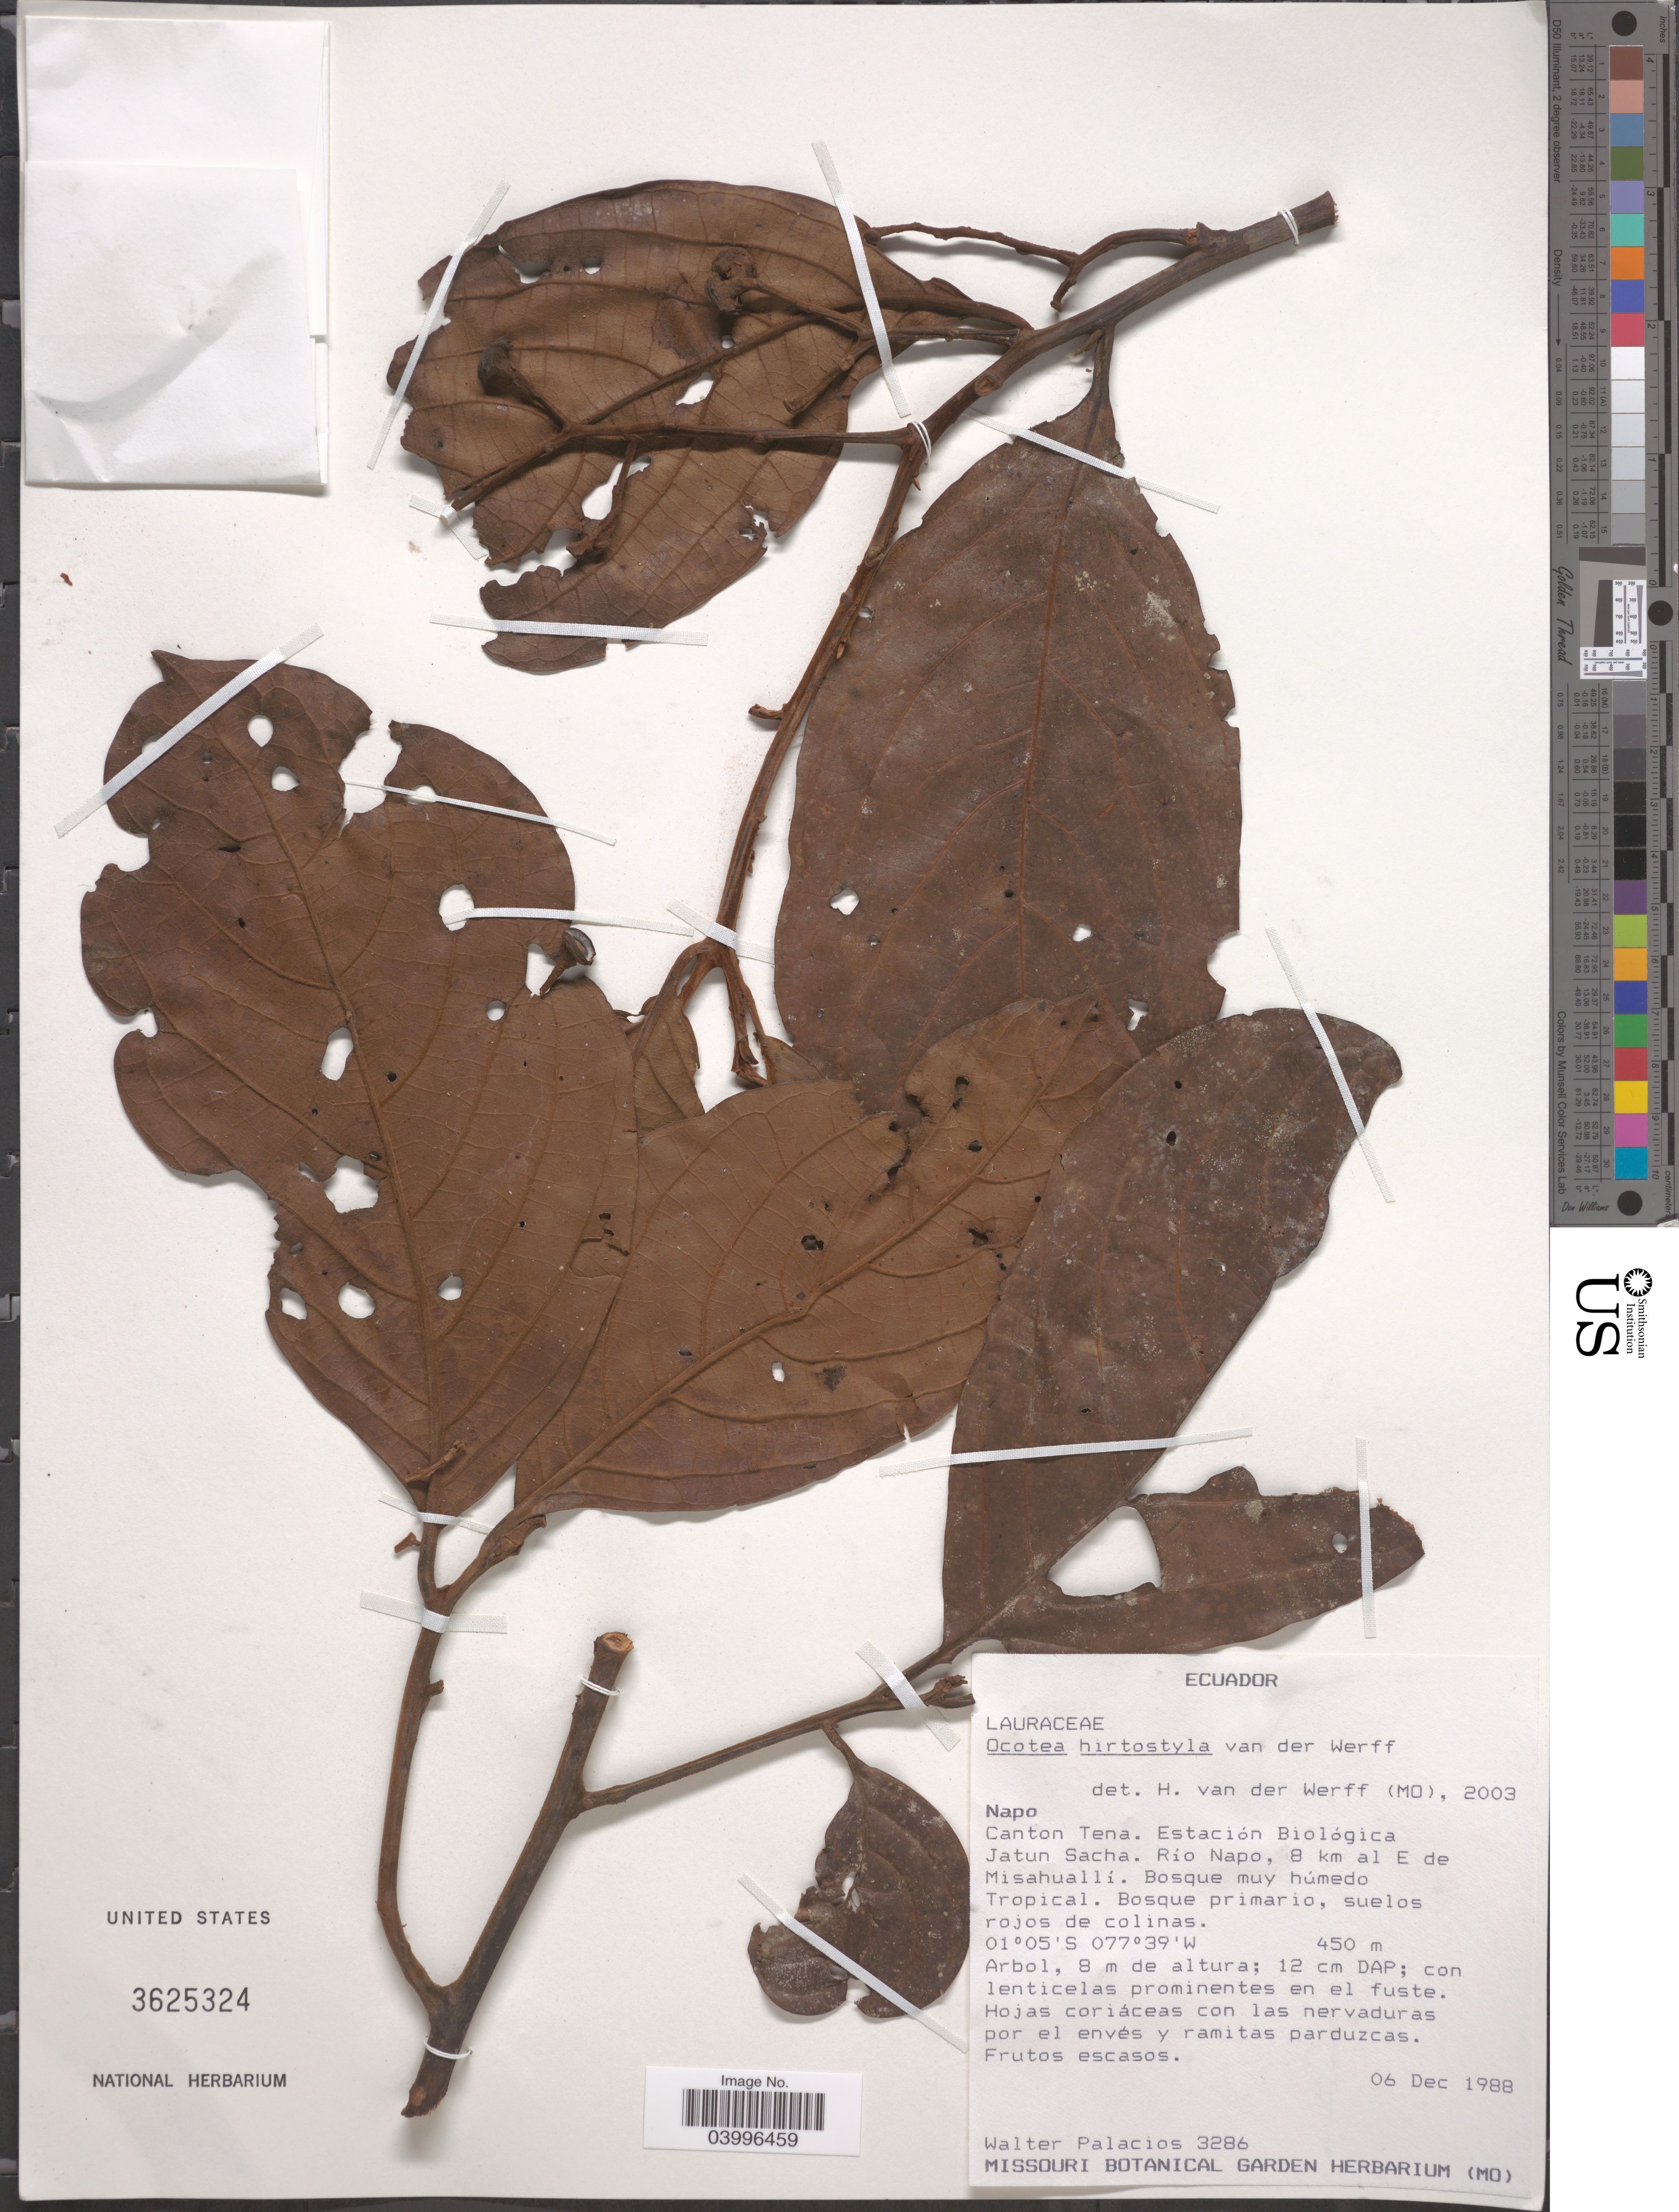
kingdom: Plantae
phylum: Tracheophyta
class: Magnoliopsida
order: Laurales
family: Lauraceae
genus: Ocotea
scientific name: Ocotea hirtostyla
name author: van der Werff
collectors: W. Palacios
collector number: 3286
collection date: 1988-12-06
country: Ecuador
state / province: Napo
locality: Canton Tena. Estación Biológica Jatun Sacha. Rio Napo, 8 km al E de Misahuall. Bosque muy húmedo Tropical.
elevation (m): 450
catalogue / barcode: US 3625324